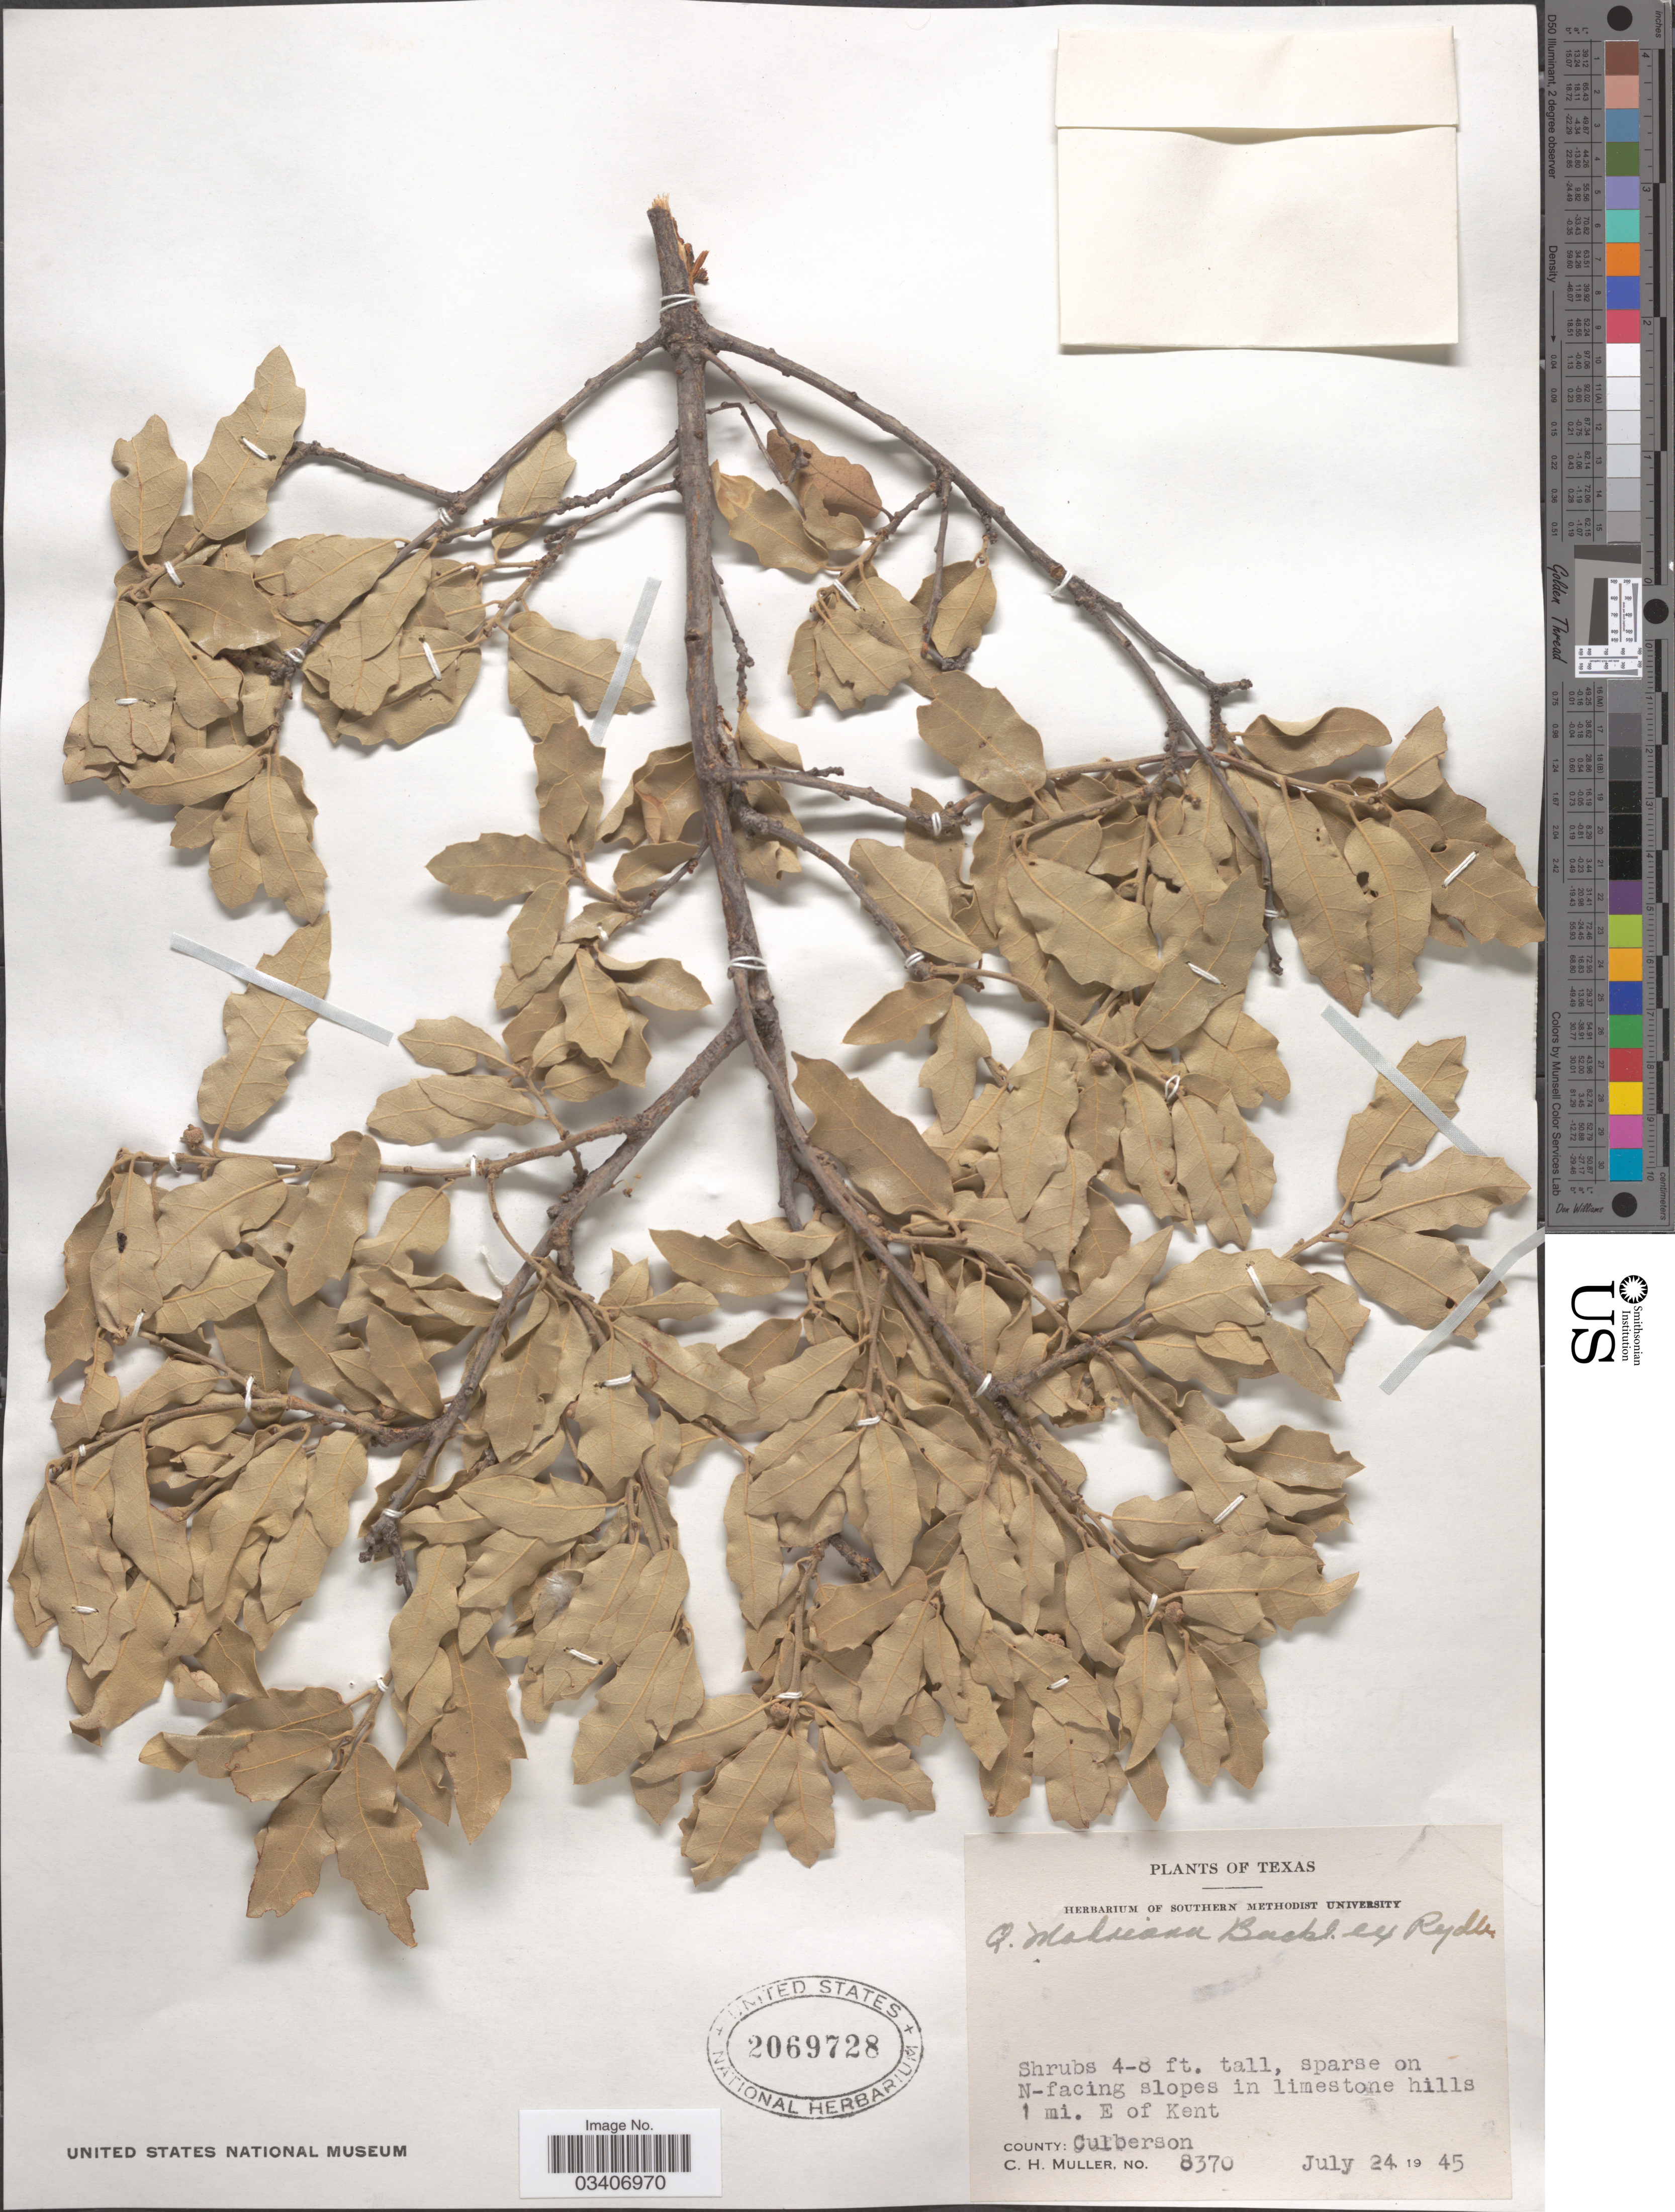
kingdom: Plantae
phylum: Tracheophyta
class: Magnoliopsida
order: Fagales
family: Fagaceae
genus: Quercus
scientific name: Quercus mohriana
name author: Buckley ex Rydb.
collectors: C. H. Mueller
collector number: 8370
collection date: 1945-07-24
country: United States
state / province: Texas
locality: Sparse on N-facing slopes in limestone hills 1 mi. E of Kent. County: Culberson.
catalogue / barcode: US 2069728